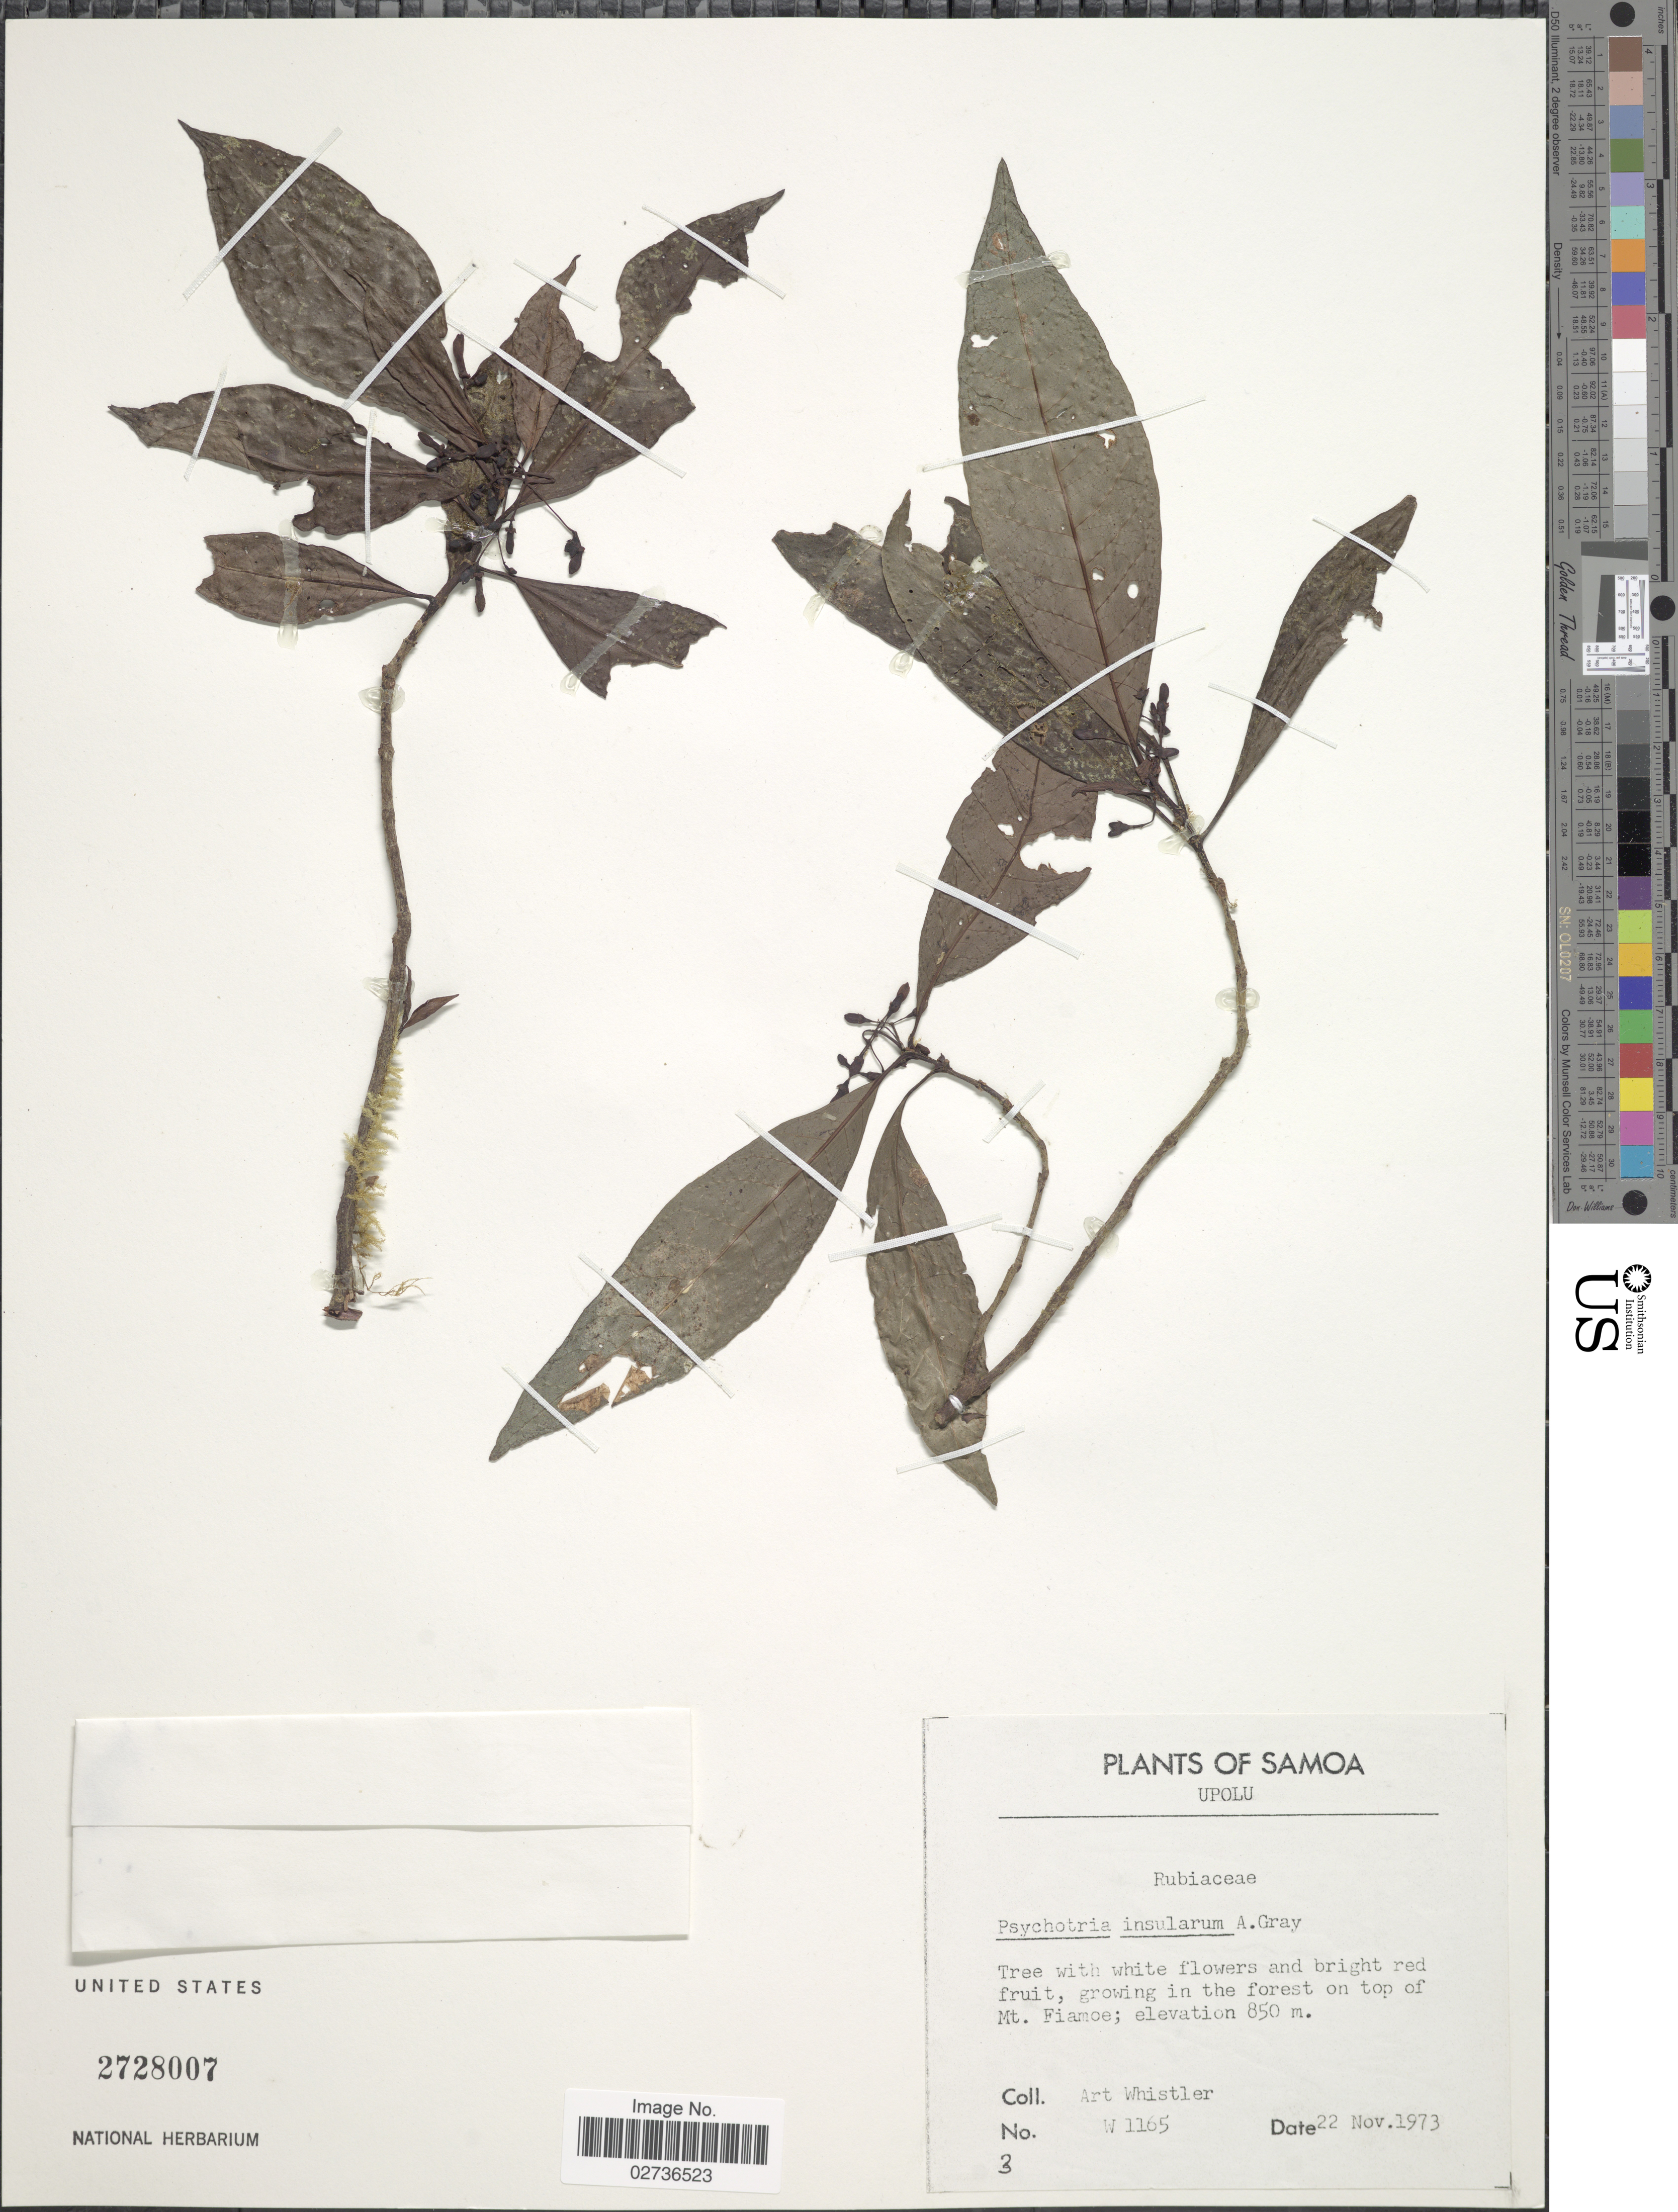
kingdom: Plantae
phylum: Tracheophyta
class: Magnoliopsida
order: Gentianales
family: Rubiaceae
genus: Psychotria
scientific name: Psychotria insularum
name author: A. Gray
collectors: A. Whistler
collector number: W 1165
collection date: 1973-11-22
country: Samoa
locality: Samoa, Upolu, In the forest on top of Mt. Fiamce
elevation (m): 850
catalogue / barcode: US 2728007